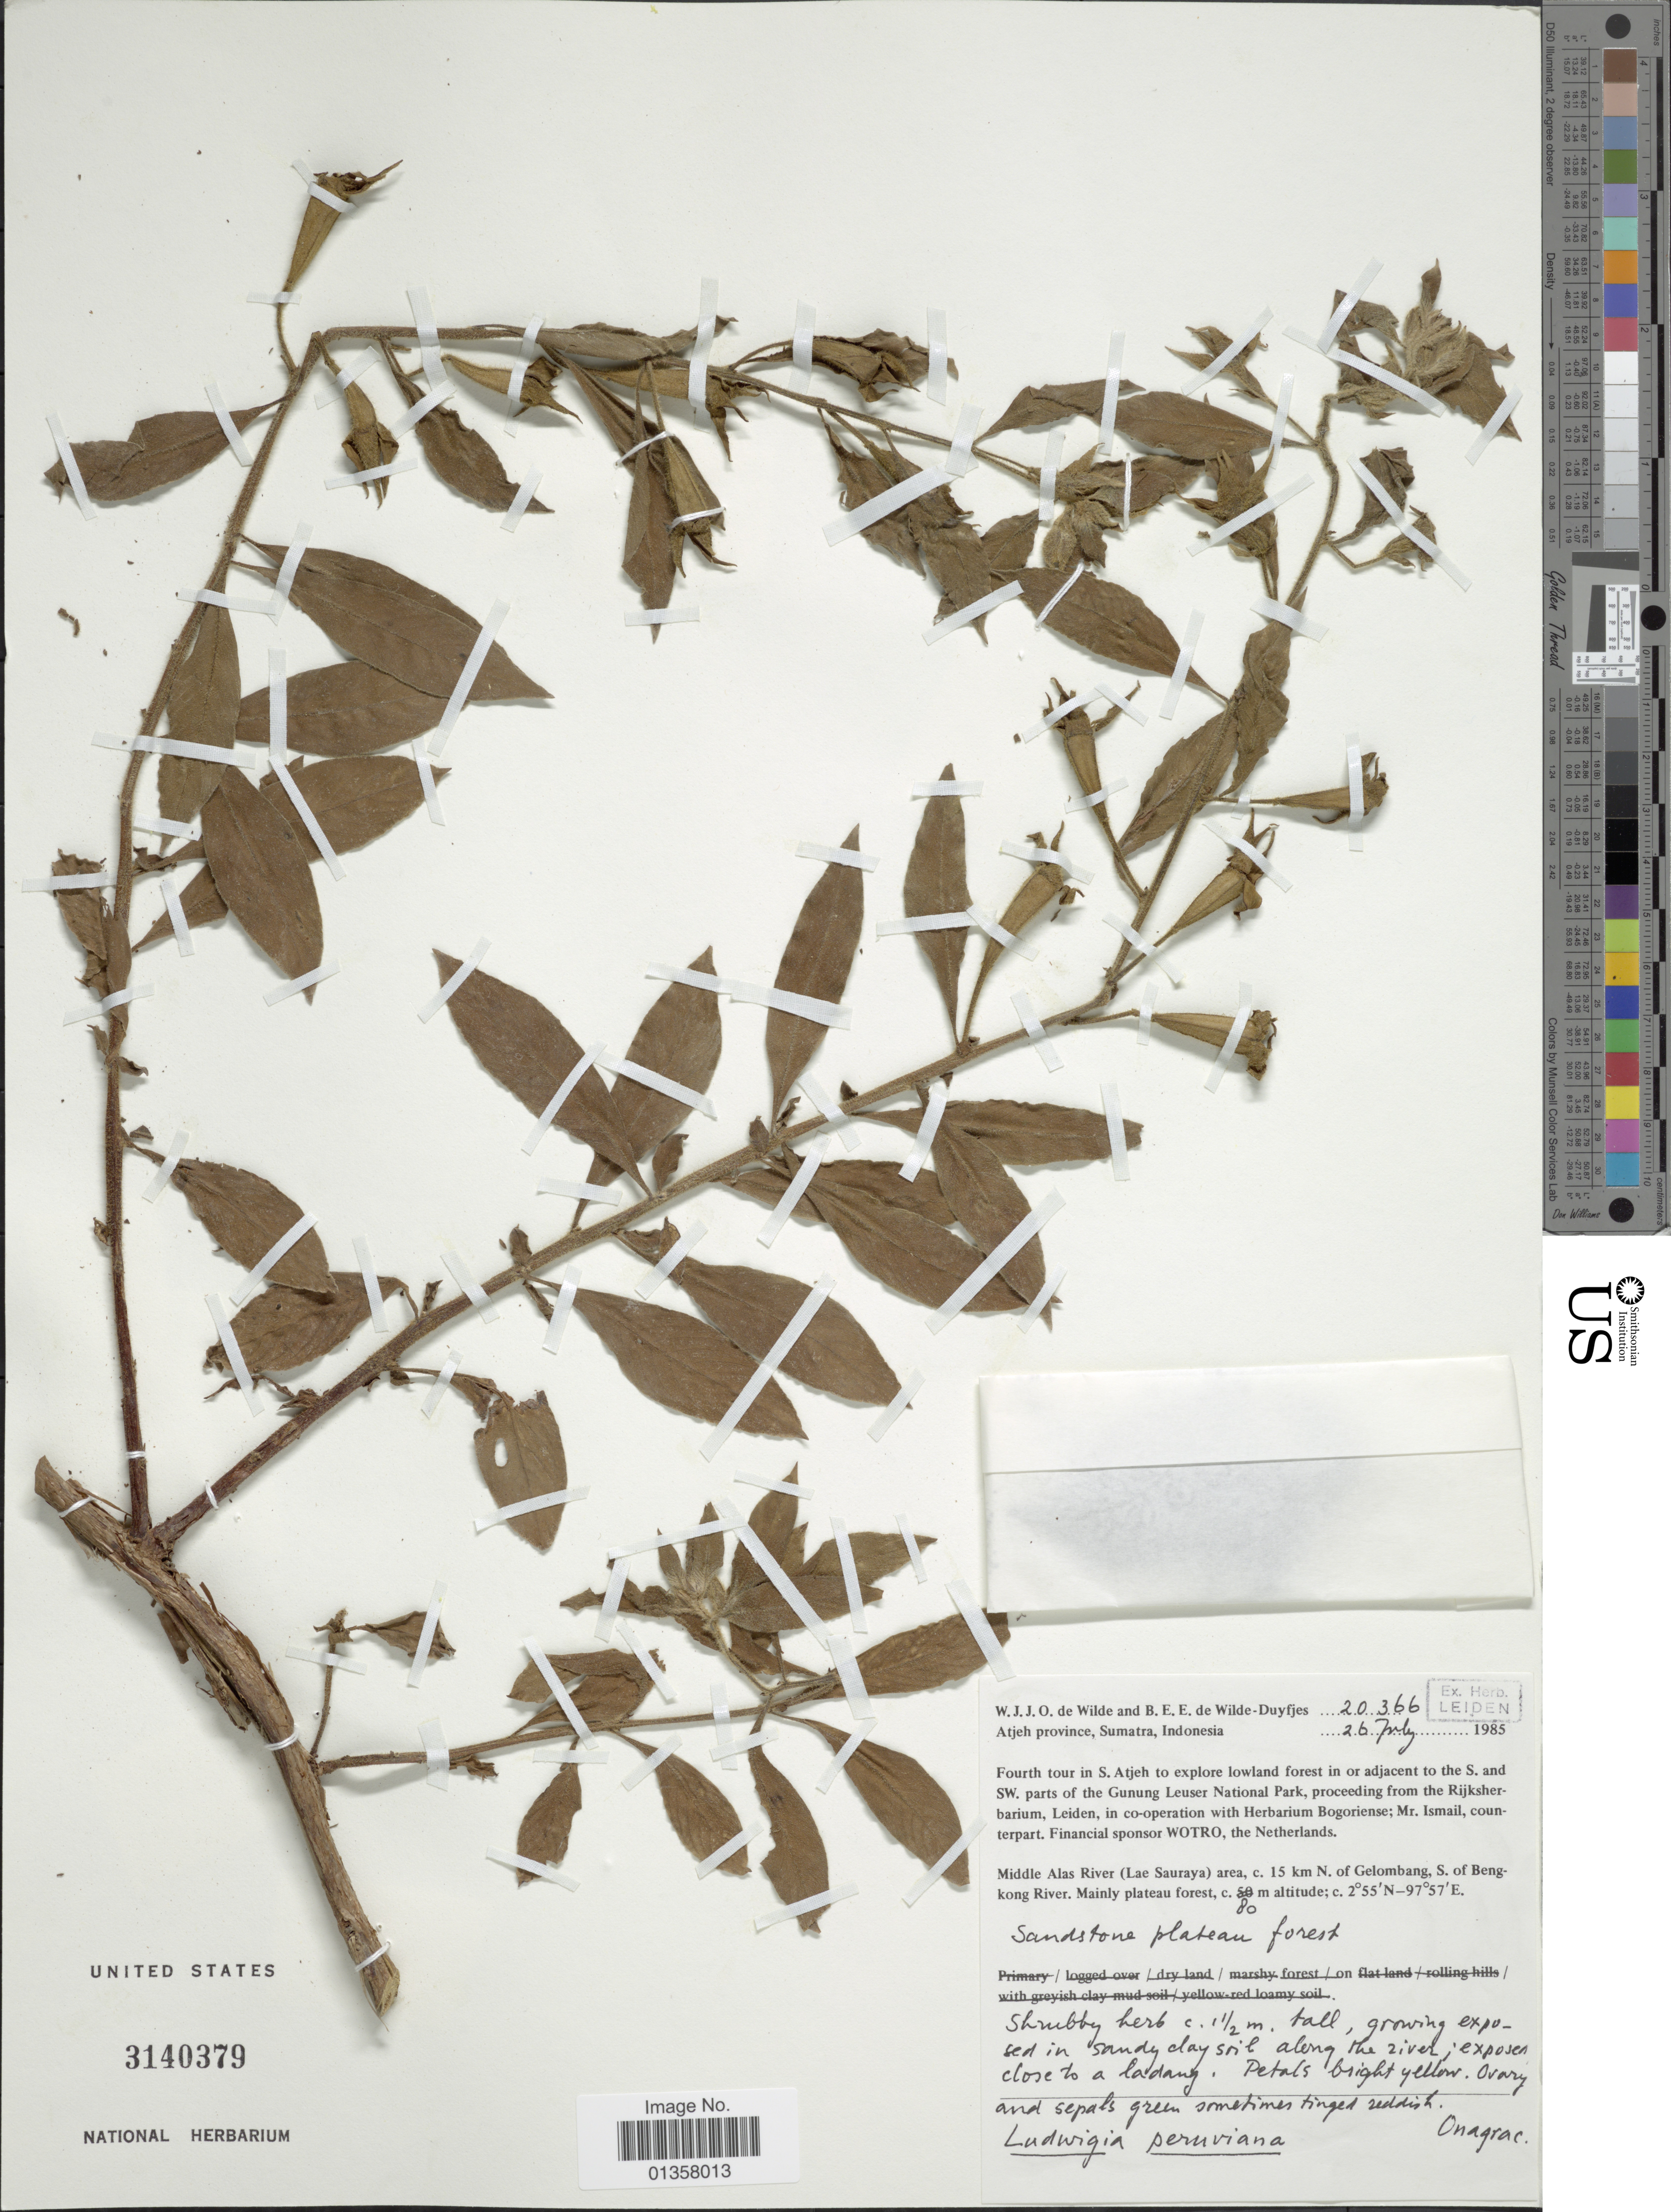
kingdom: Plantae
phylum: Tracheophyta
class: Magnoliopsida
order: Myrtales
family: Onagraceae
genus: Ludwigia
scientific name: Ludwigia peruviana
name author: (L.) H. Hara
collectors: W. J. de Wilde & B. E. de Wilde-Duyfjes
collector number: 20366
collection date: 1985-07-26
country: Indonesia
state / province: Sumatra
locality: Atjeh province, Middle Alas River (Lae Sauraya) area, c. 15 km N. of Gelombang, S. of Bengkong River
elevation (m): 80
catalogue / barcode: US 3140379